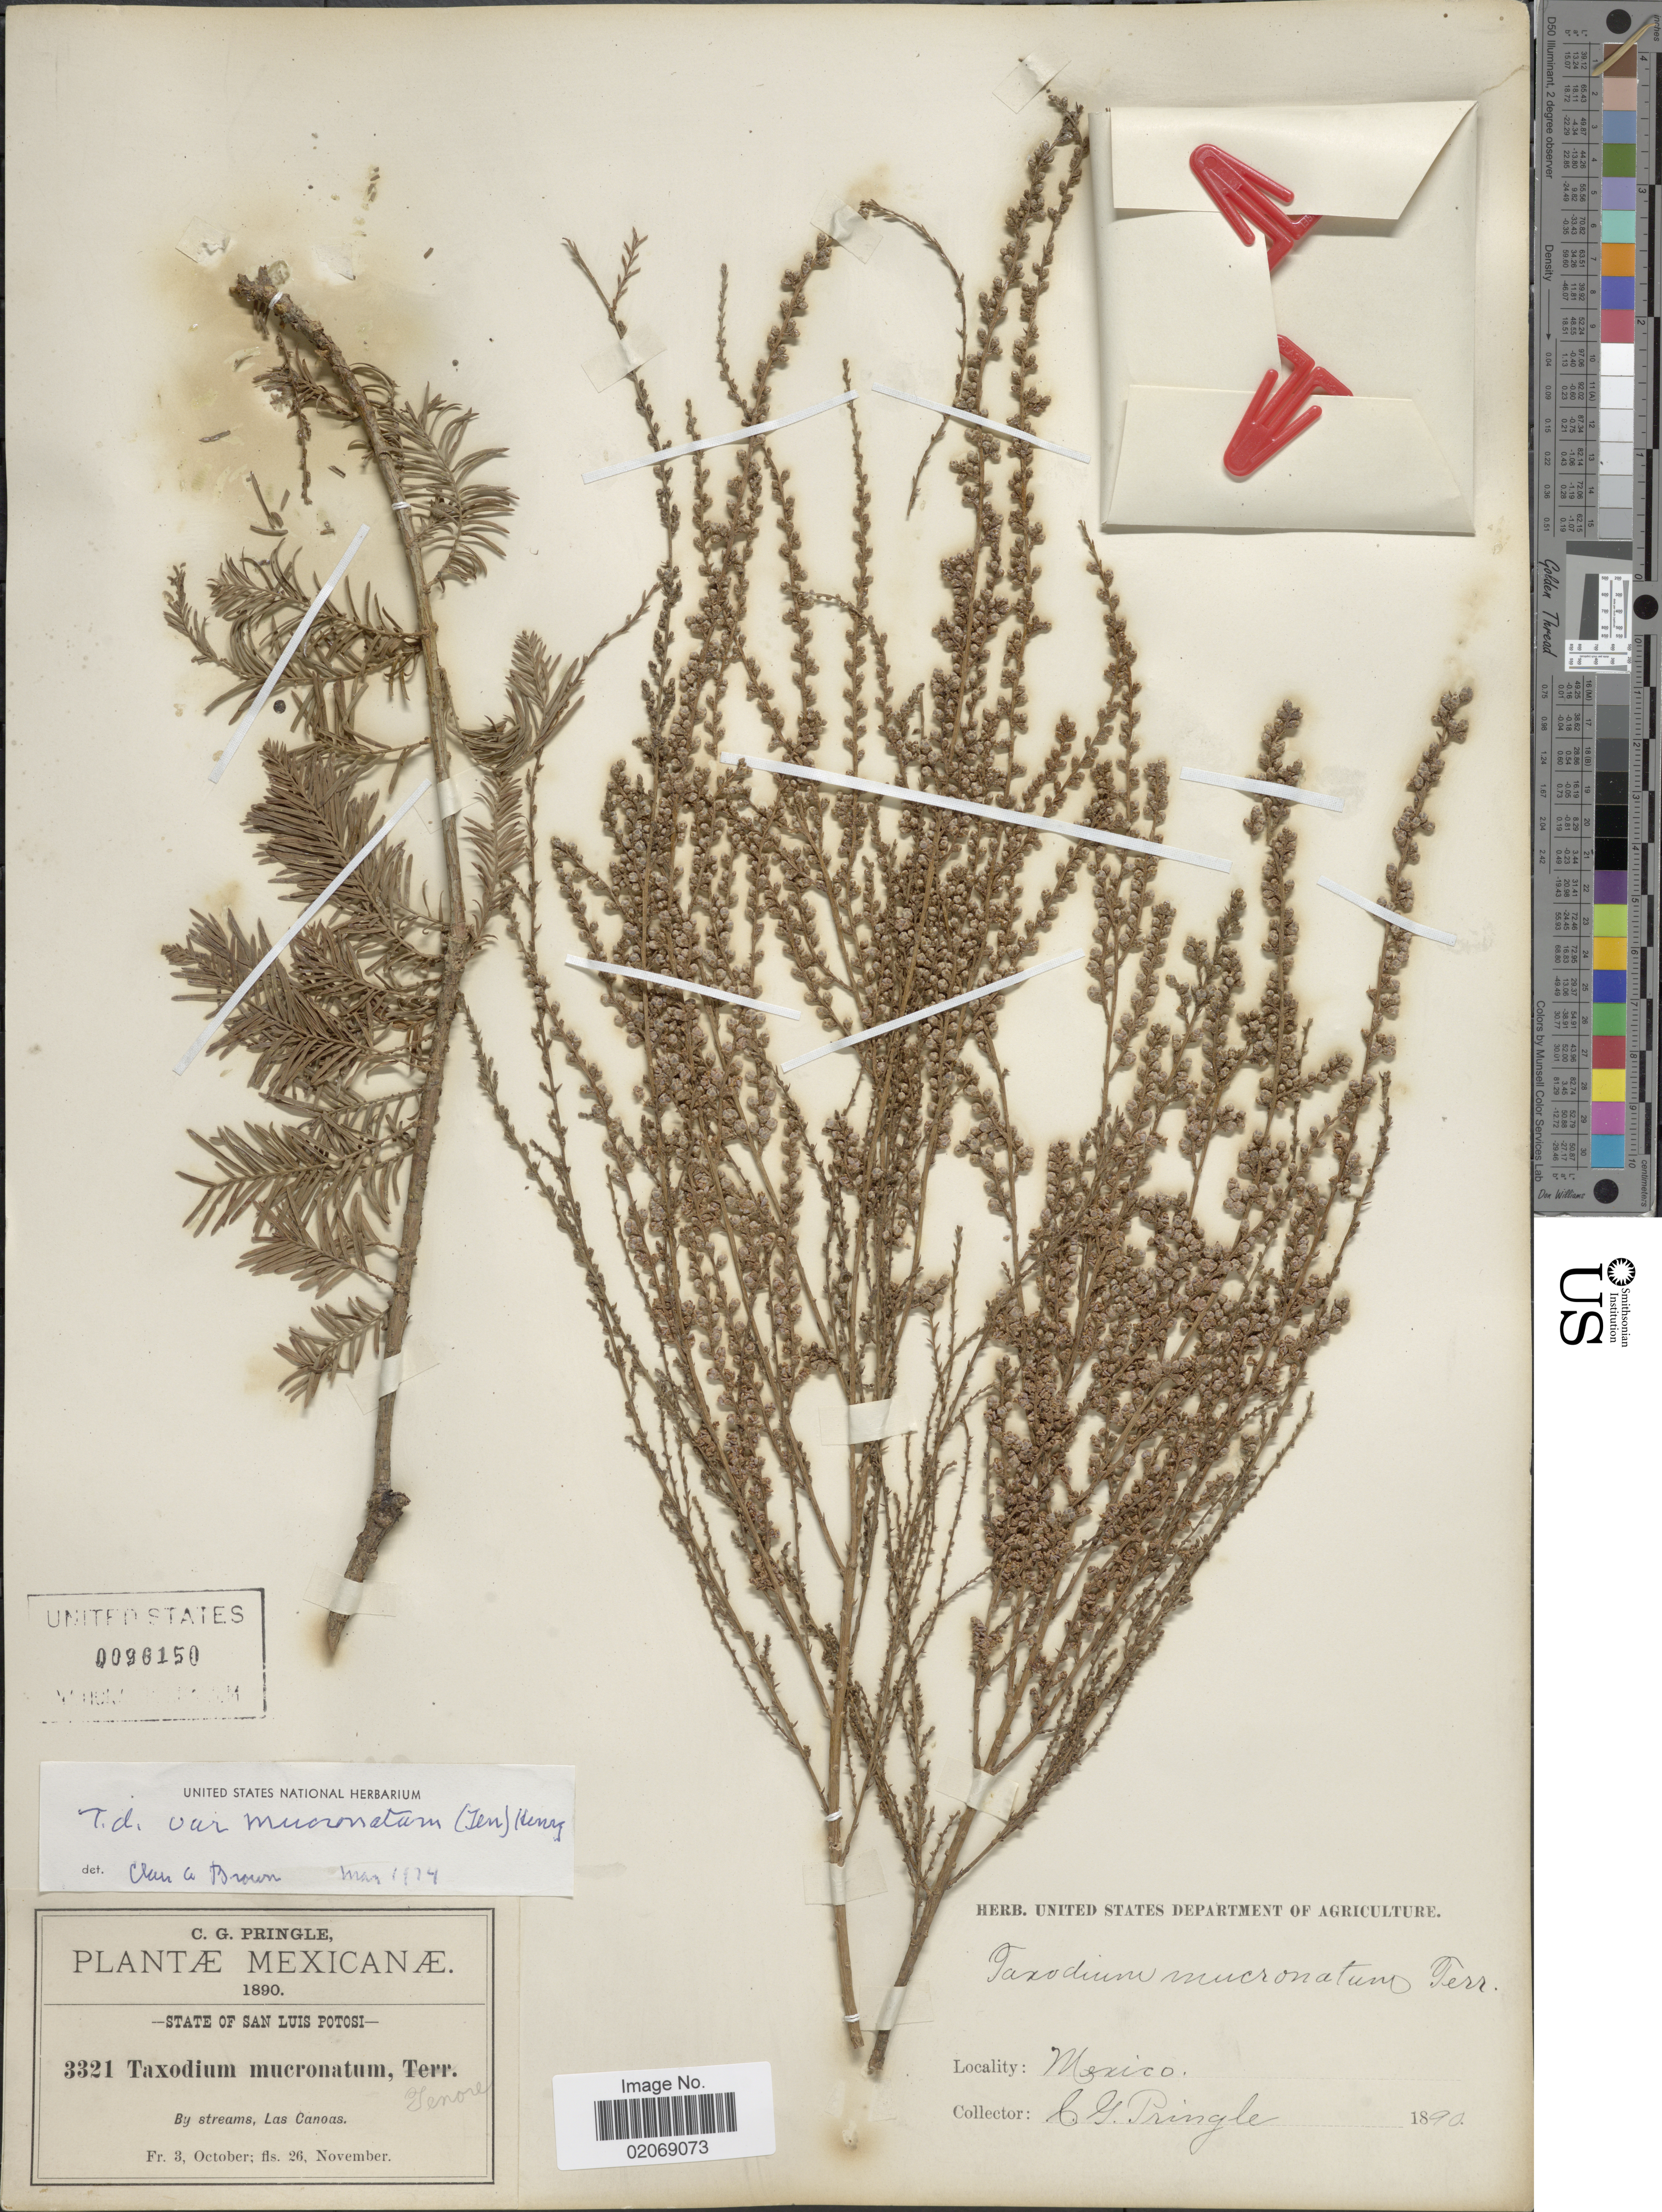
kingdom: Plantae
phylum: Tracheophyta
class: Pinopsida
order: Pinales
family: Cupressaceae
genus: Taxodium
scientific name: Taxodium mucronatum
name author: Ten.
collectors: C. G. Pringle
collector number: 3321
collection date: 1890-10-03/1890-11-26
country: Mexico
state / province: México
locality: By streams, Las Canoas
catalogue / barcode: US 96150